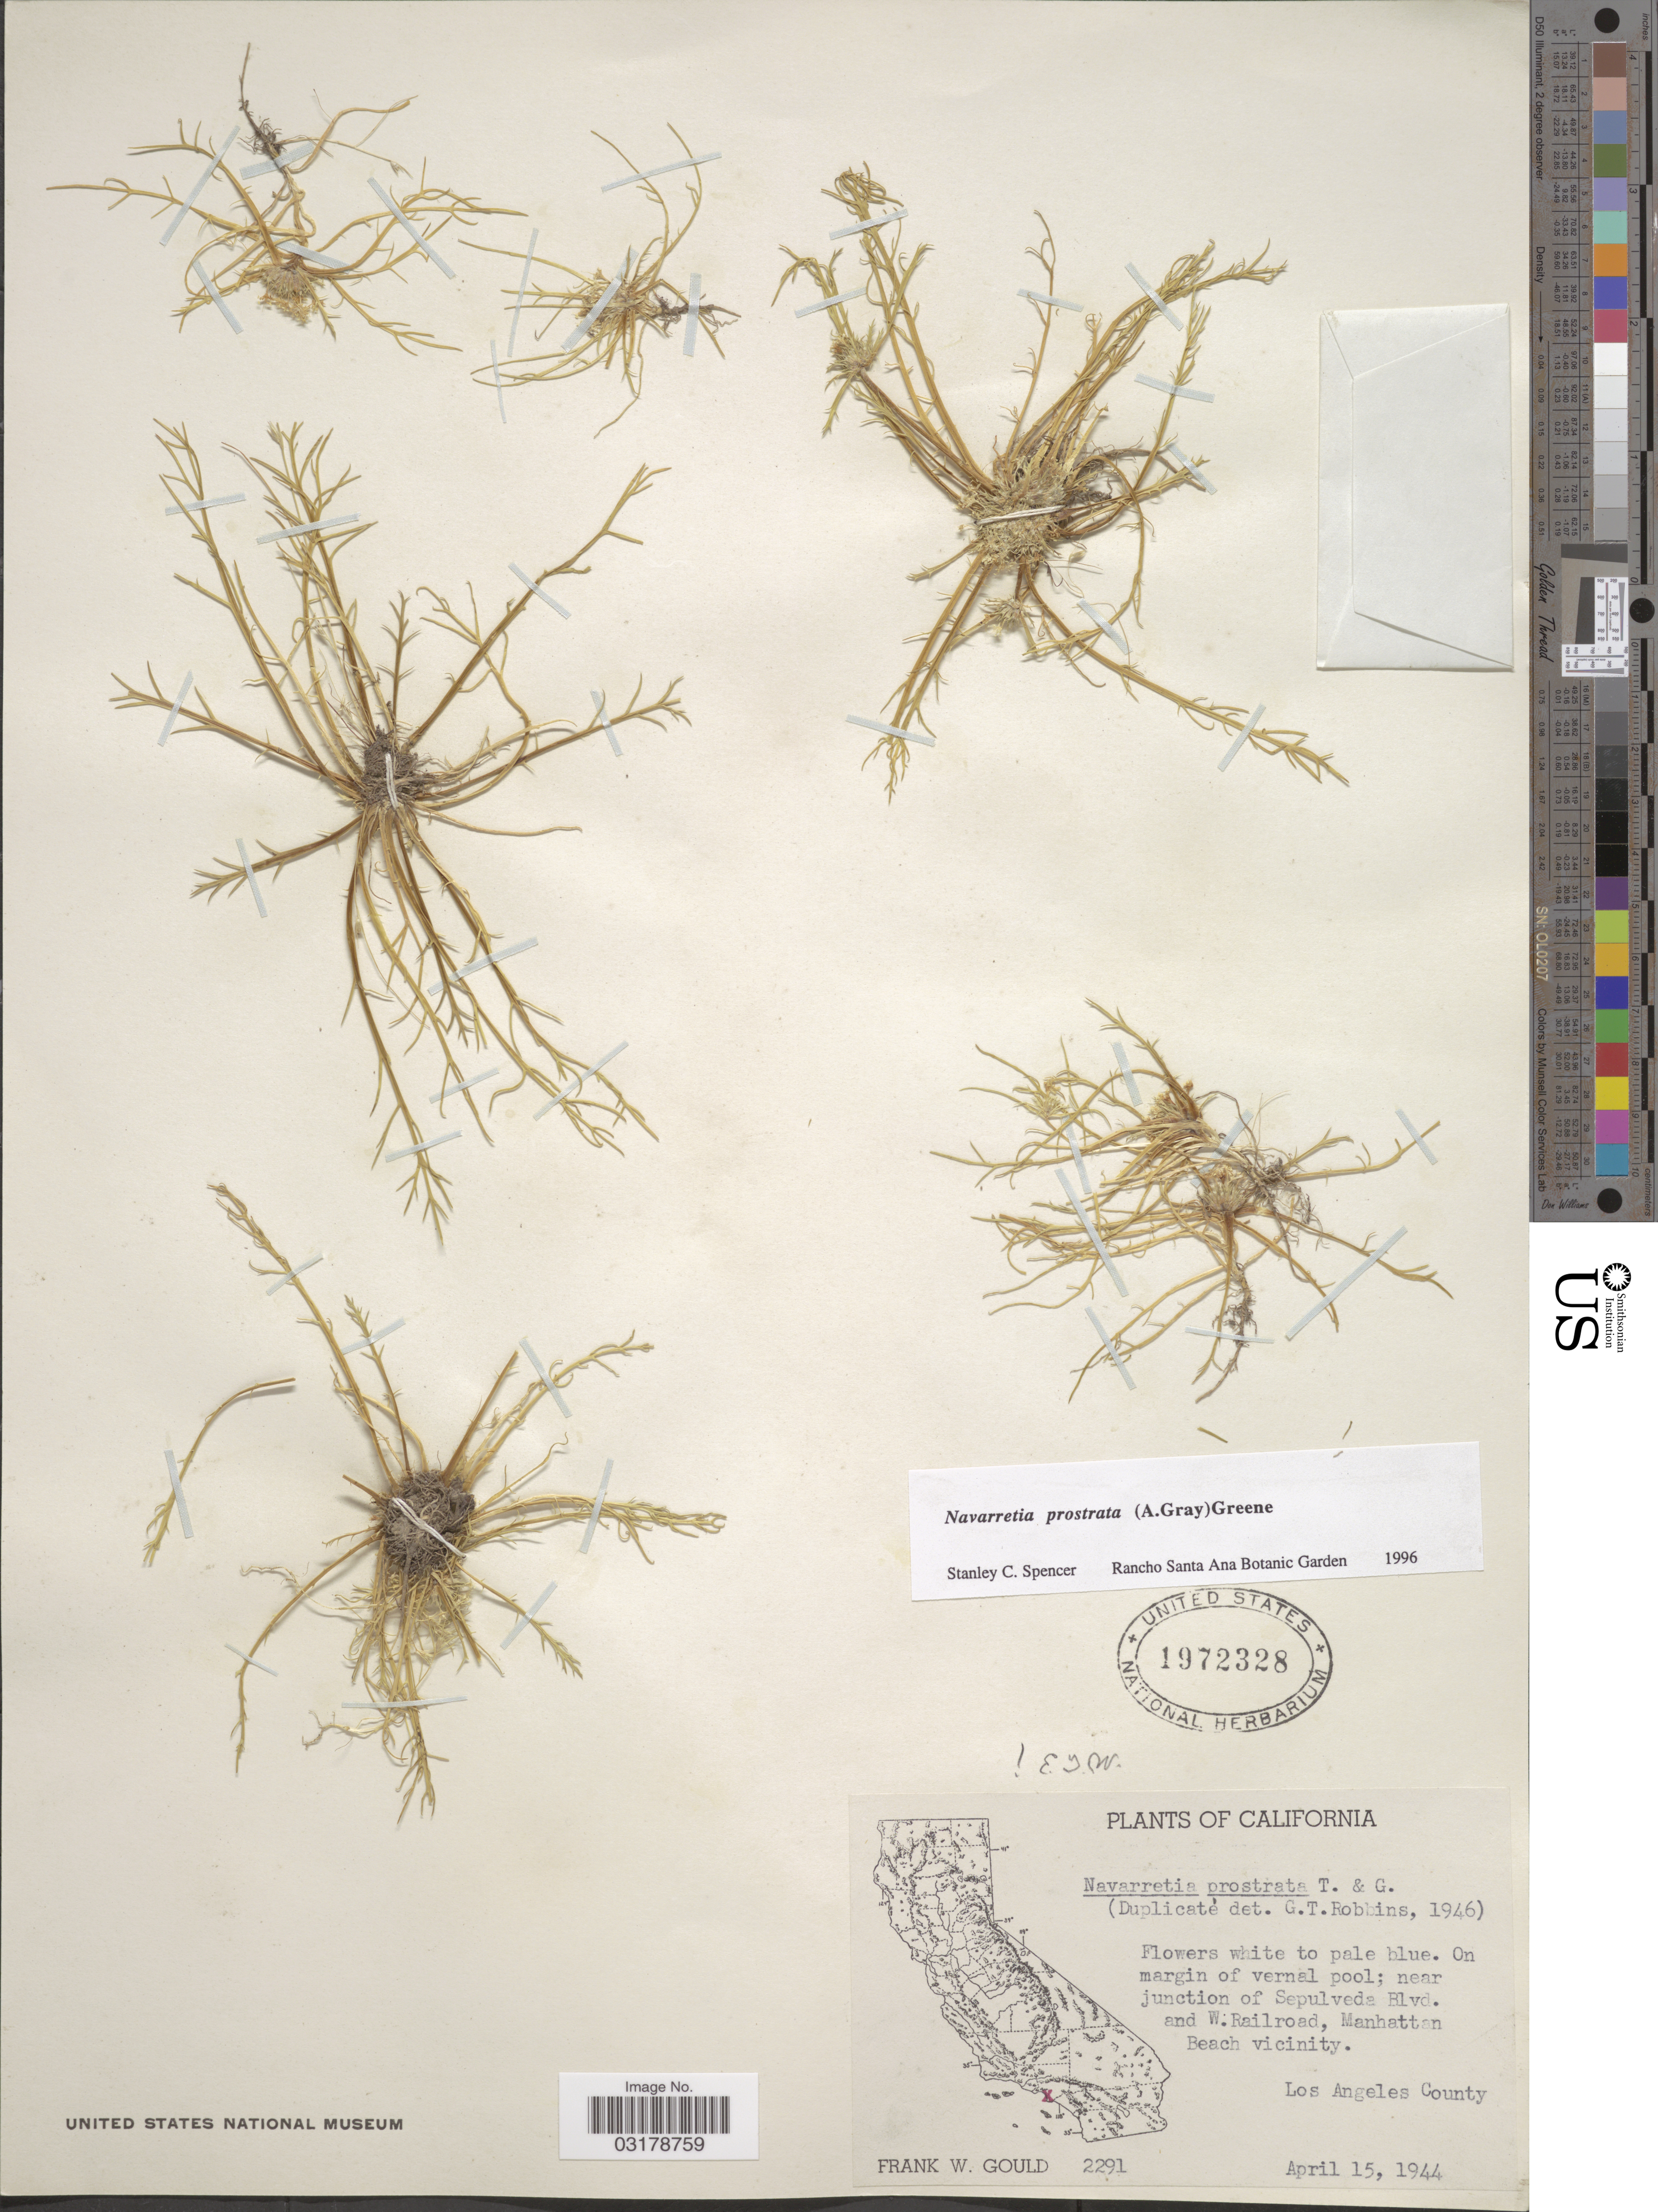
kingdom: Plantae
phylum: Tracheophyta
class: Magnoliopsida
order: Ericales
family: Polemoniaceae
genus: Navarretia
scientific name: Navarretia prostrata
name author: (A. Gray) S.W. Greene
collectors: F. W. Gould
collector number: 2291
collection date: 1944-04-15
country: United States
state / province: California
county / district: Los Angeles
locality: Near junction of Sepulveda Blvd. and W. Railroad, Manhattan Beach vicinity. Los Angeles County.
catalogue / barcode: US 1972328